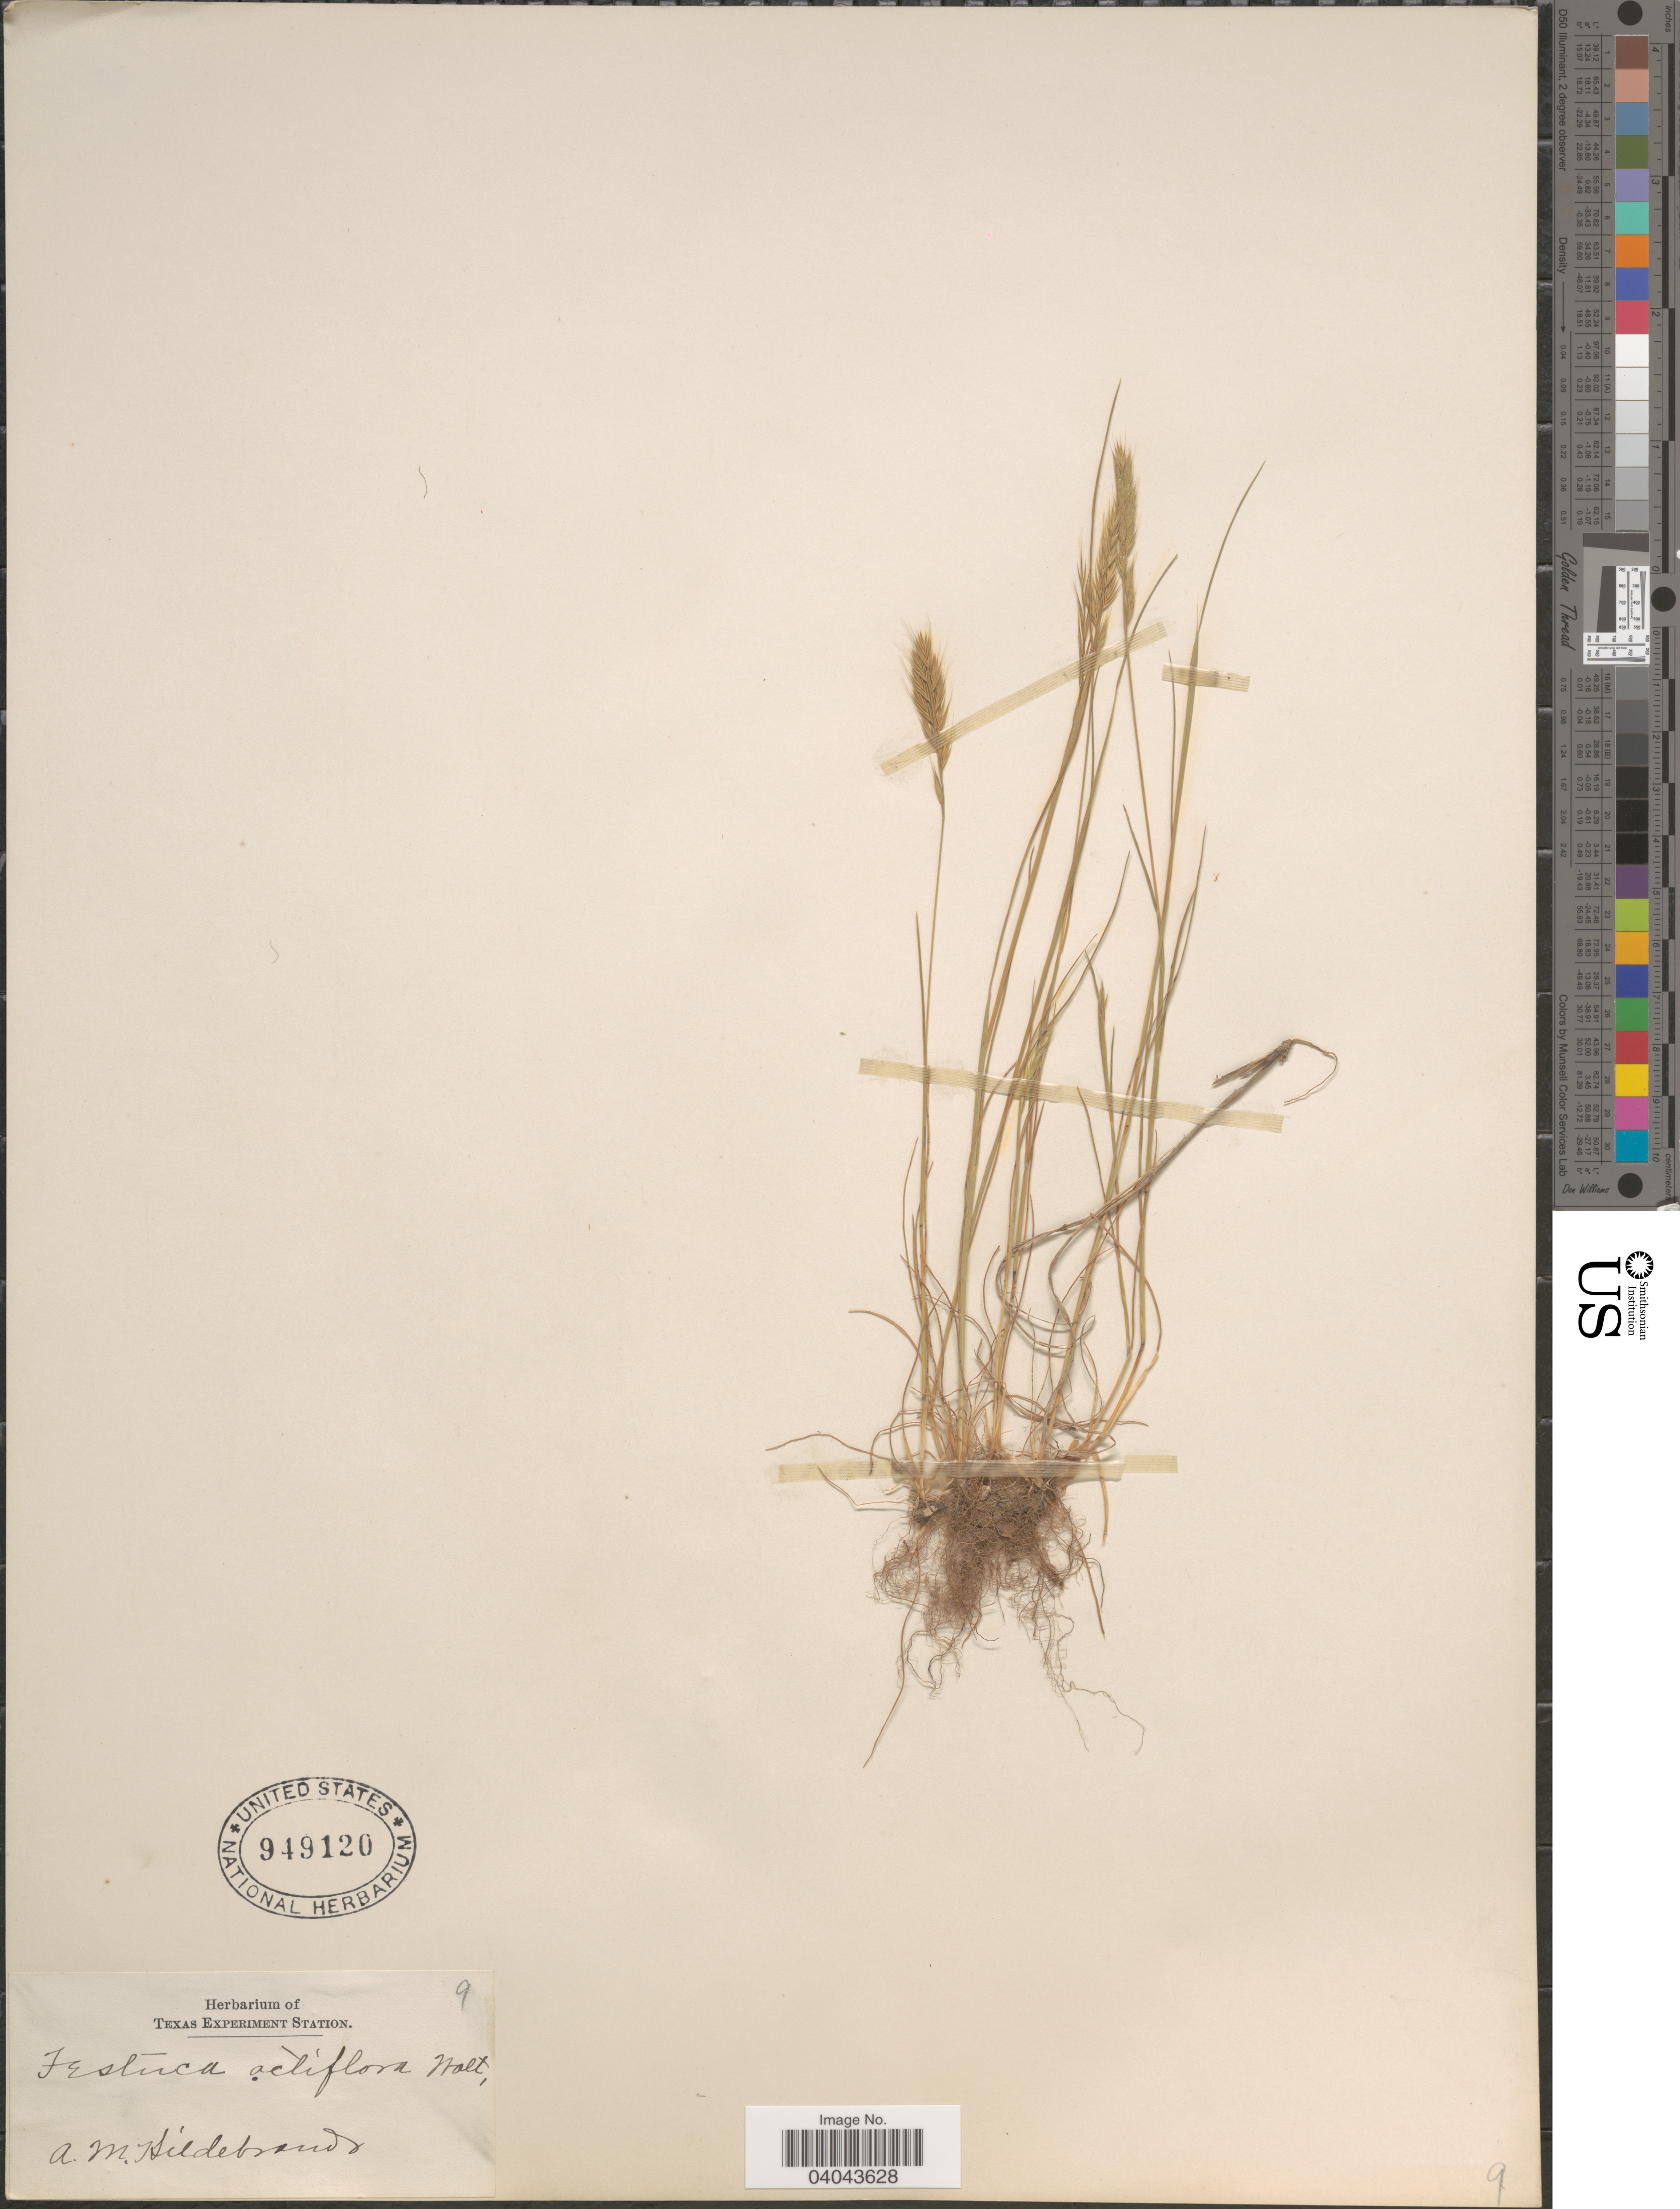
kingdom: Plantae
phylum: Tracheophyta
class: Liliopsida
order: Poales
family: Poaceae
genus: Festuca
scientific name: Festuca octoflora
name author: Walter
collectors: A. Hildebrand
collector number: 9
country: United States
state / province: Texas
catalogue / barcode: US 949120